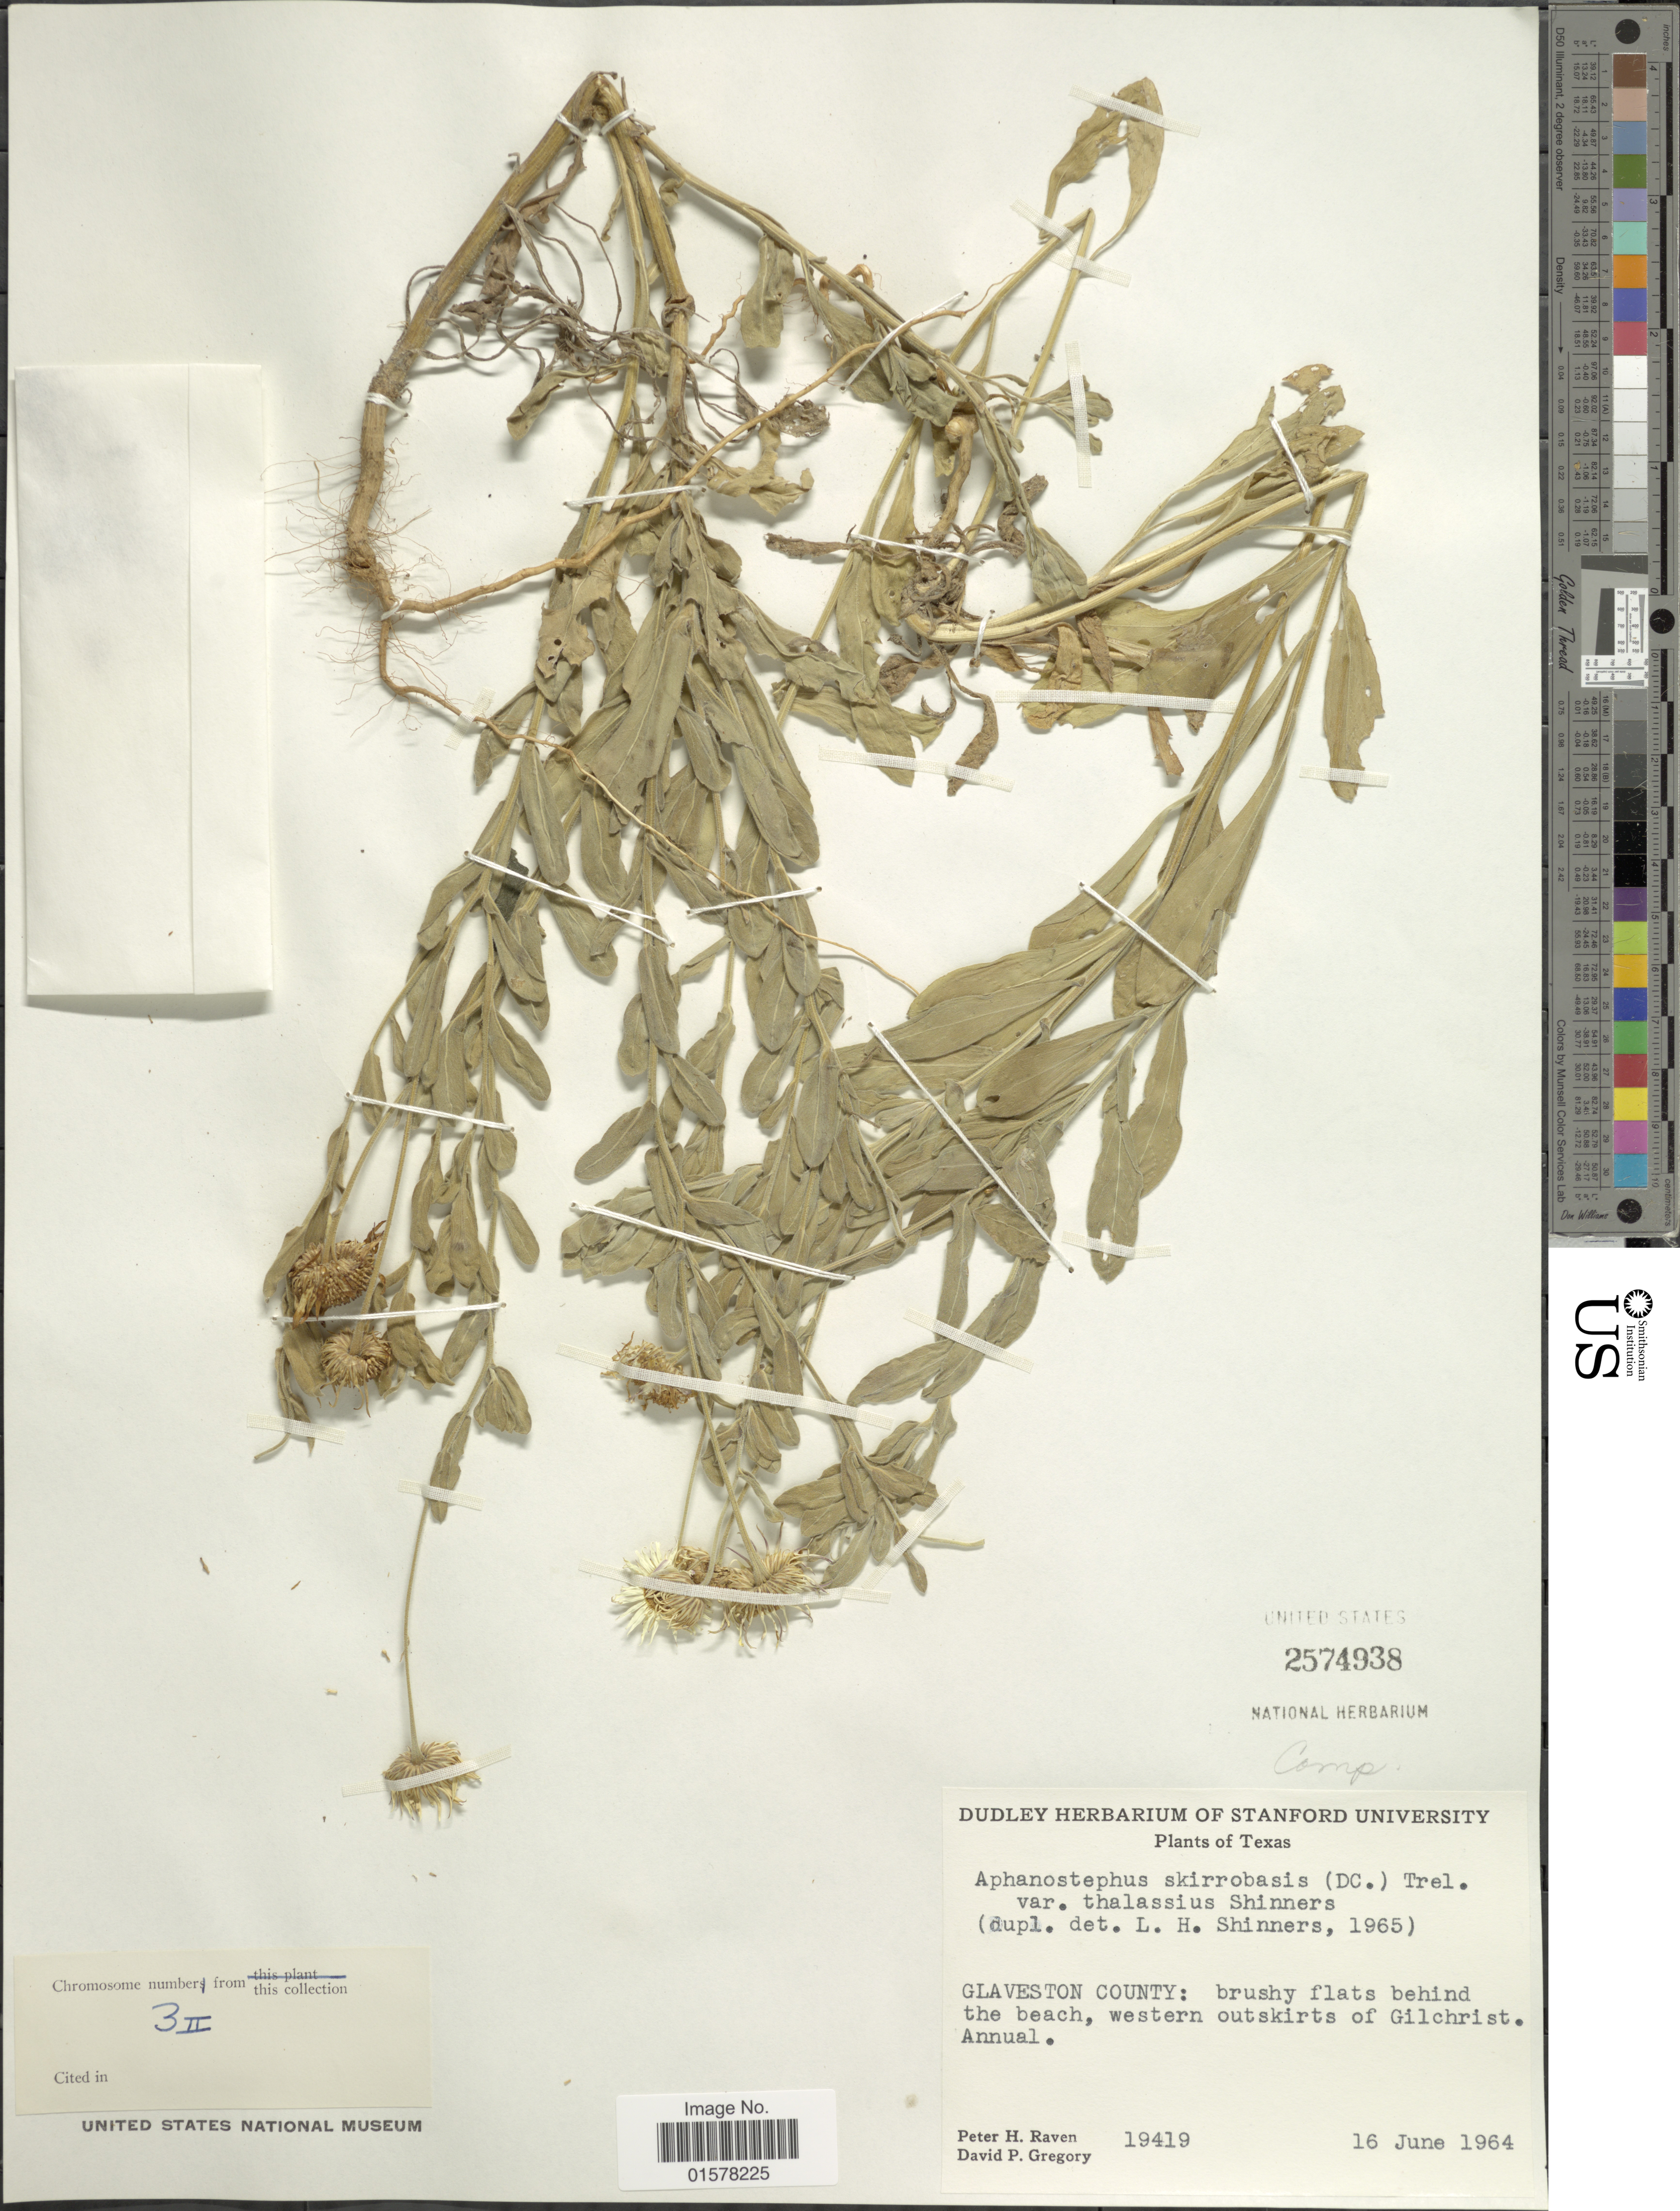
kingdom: Plantae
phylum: Tracheophyta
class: Magnoliopsida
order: Asterales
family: Asteraceae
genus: Aphanostephus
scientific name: Aphanostephus skirrhobasis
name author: (DC.) Trel. ex Coville & Branner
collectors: P. Raven & D. Gregory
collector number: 19419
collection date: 1964-06-16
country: United States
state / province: Texas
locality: Texas. Glaveston County: brushy flats behind the beach, western outskirts of Gilchrist. Annual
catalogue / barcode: US 2574938